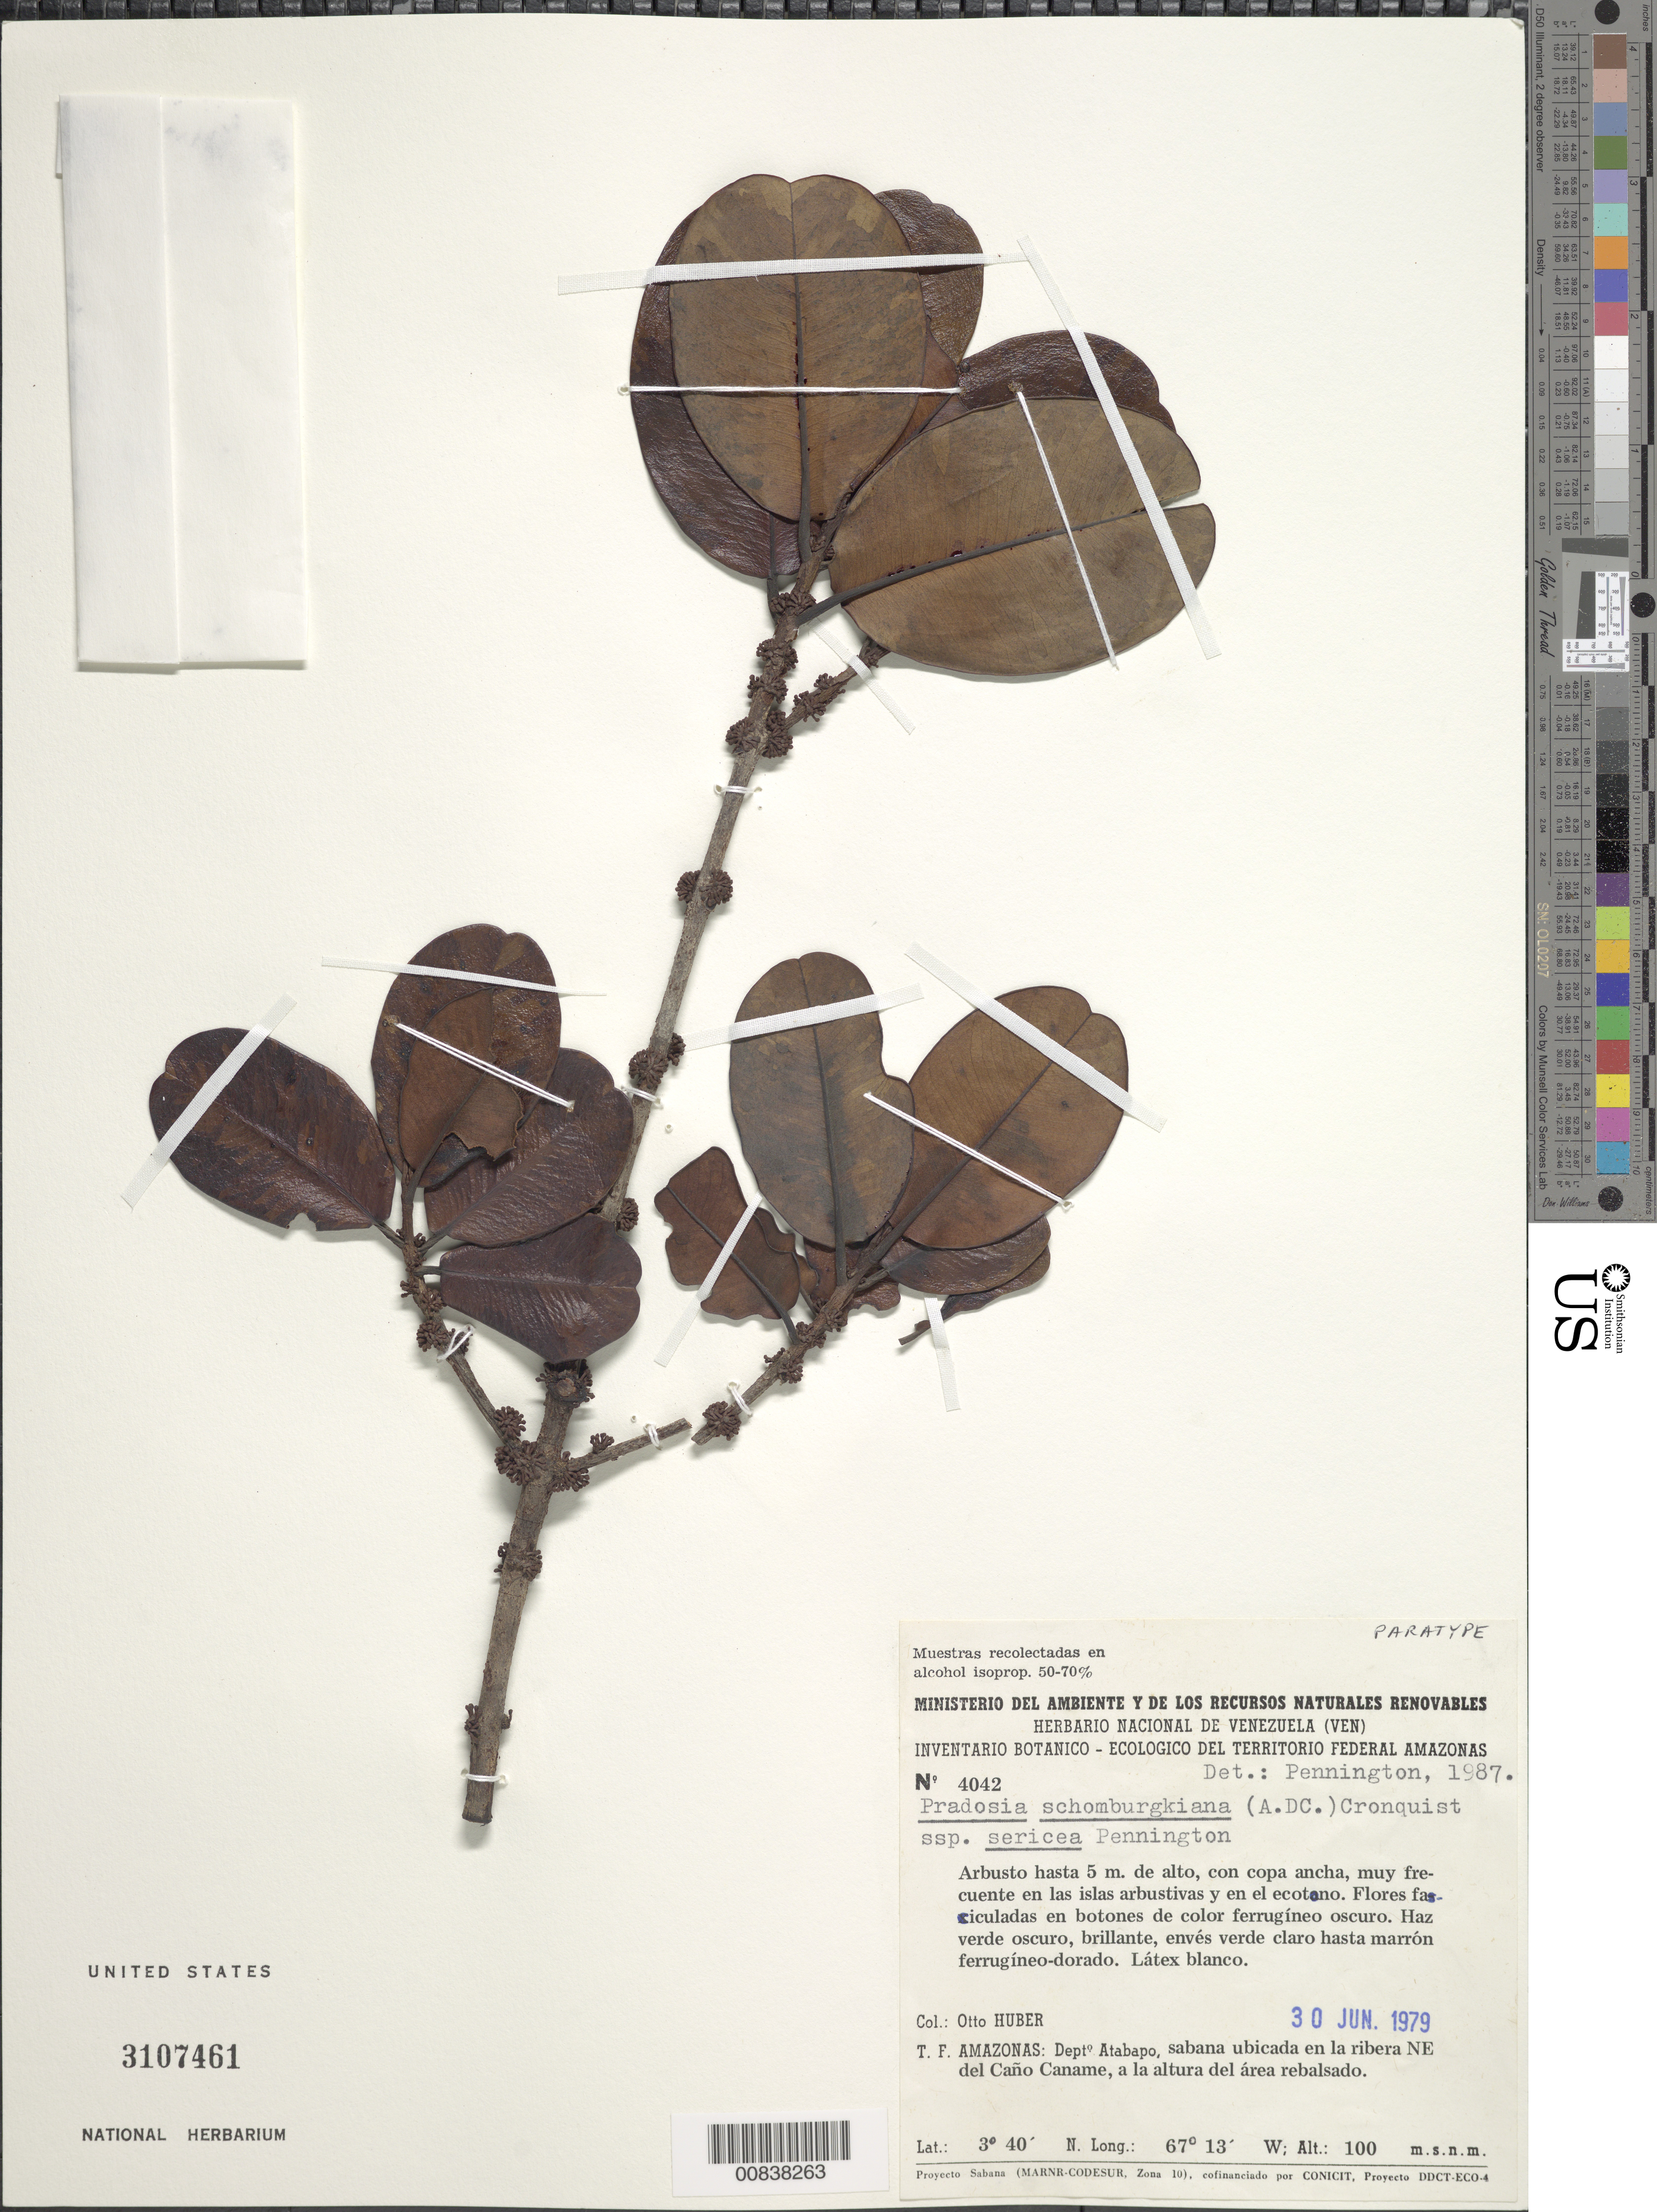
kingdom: Plantae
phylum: Tracheophyta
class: Magnoliopsida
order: Ericales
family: Sapotaceae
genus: Pradosia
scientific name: Pradosia schomburgkiana subsp. sericea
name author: T.D. Penn.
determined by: Pennington, --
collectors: O. Huber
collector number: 4042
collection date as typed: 30-Jun-79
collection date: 1979-06-30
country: Venezuela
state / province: Amazonas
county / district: Atabapo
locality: Caño Caname, al NE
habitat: Sabana ubicada en la ribera; en las islas arbustivas y en el ecotono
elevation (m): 100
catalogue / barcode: US 3107461